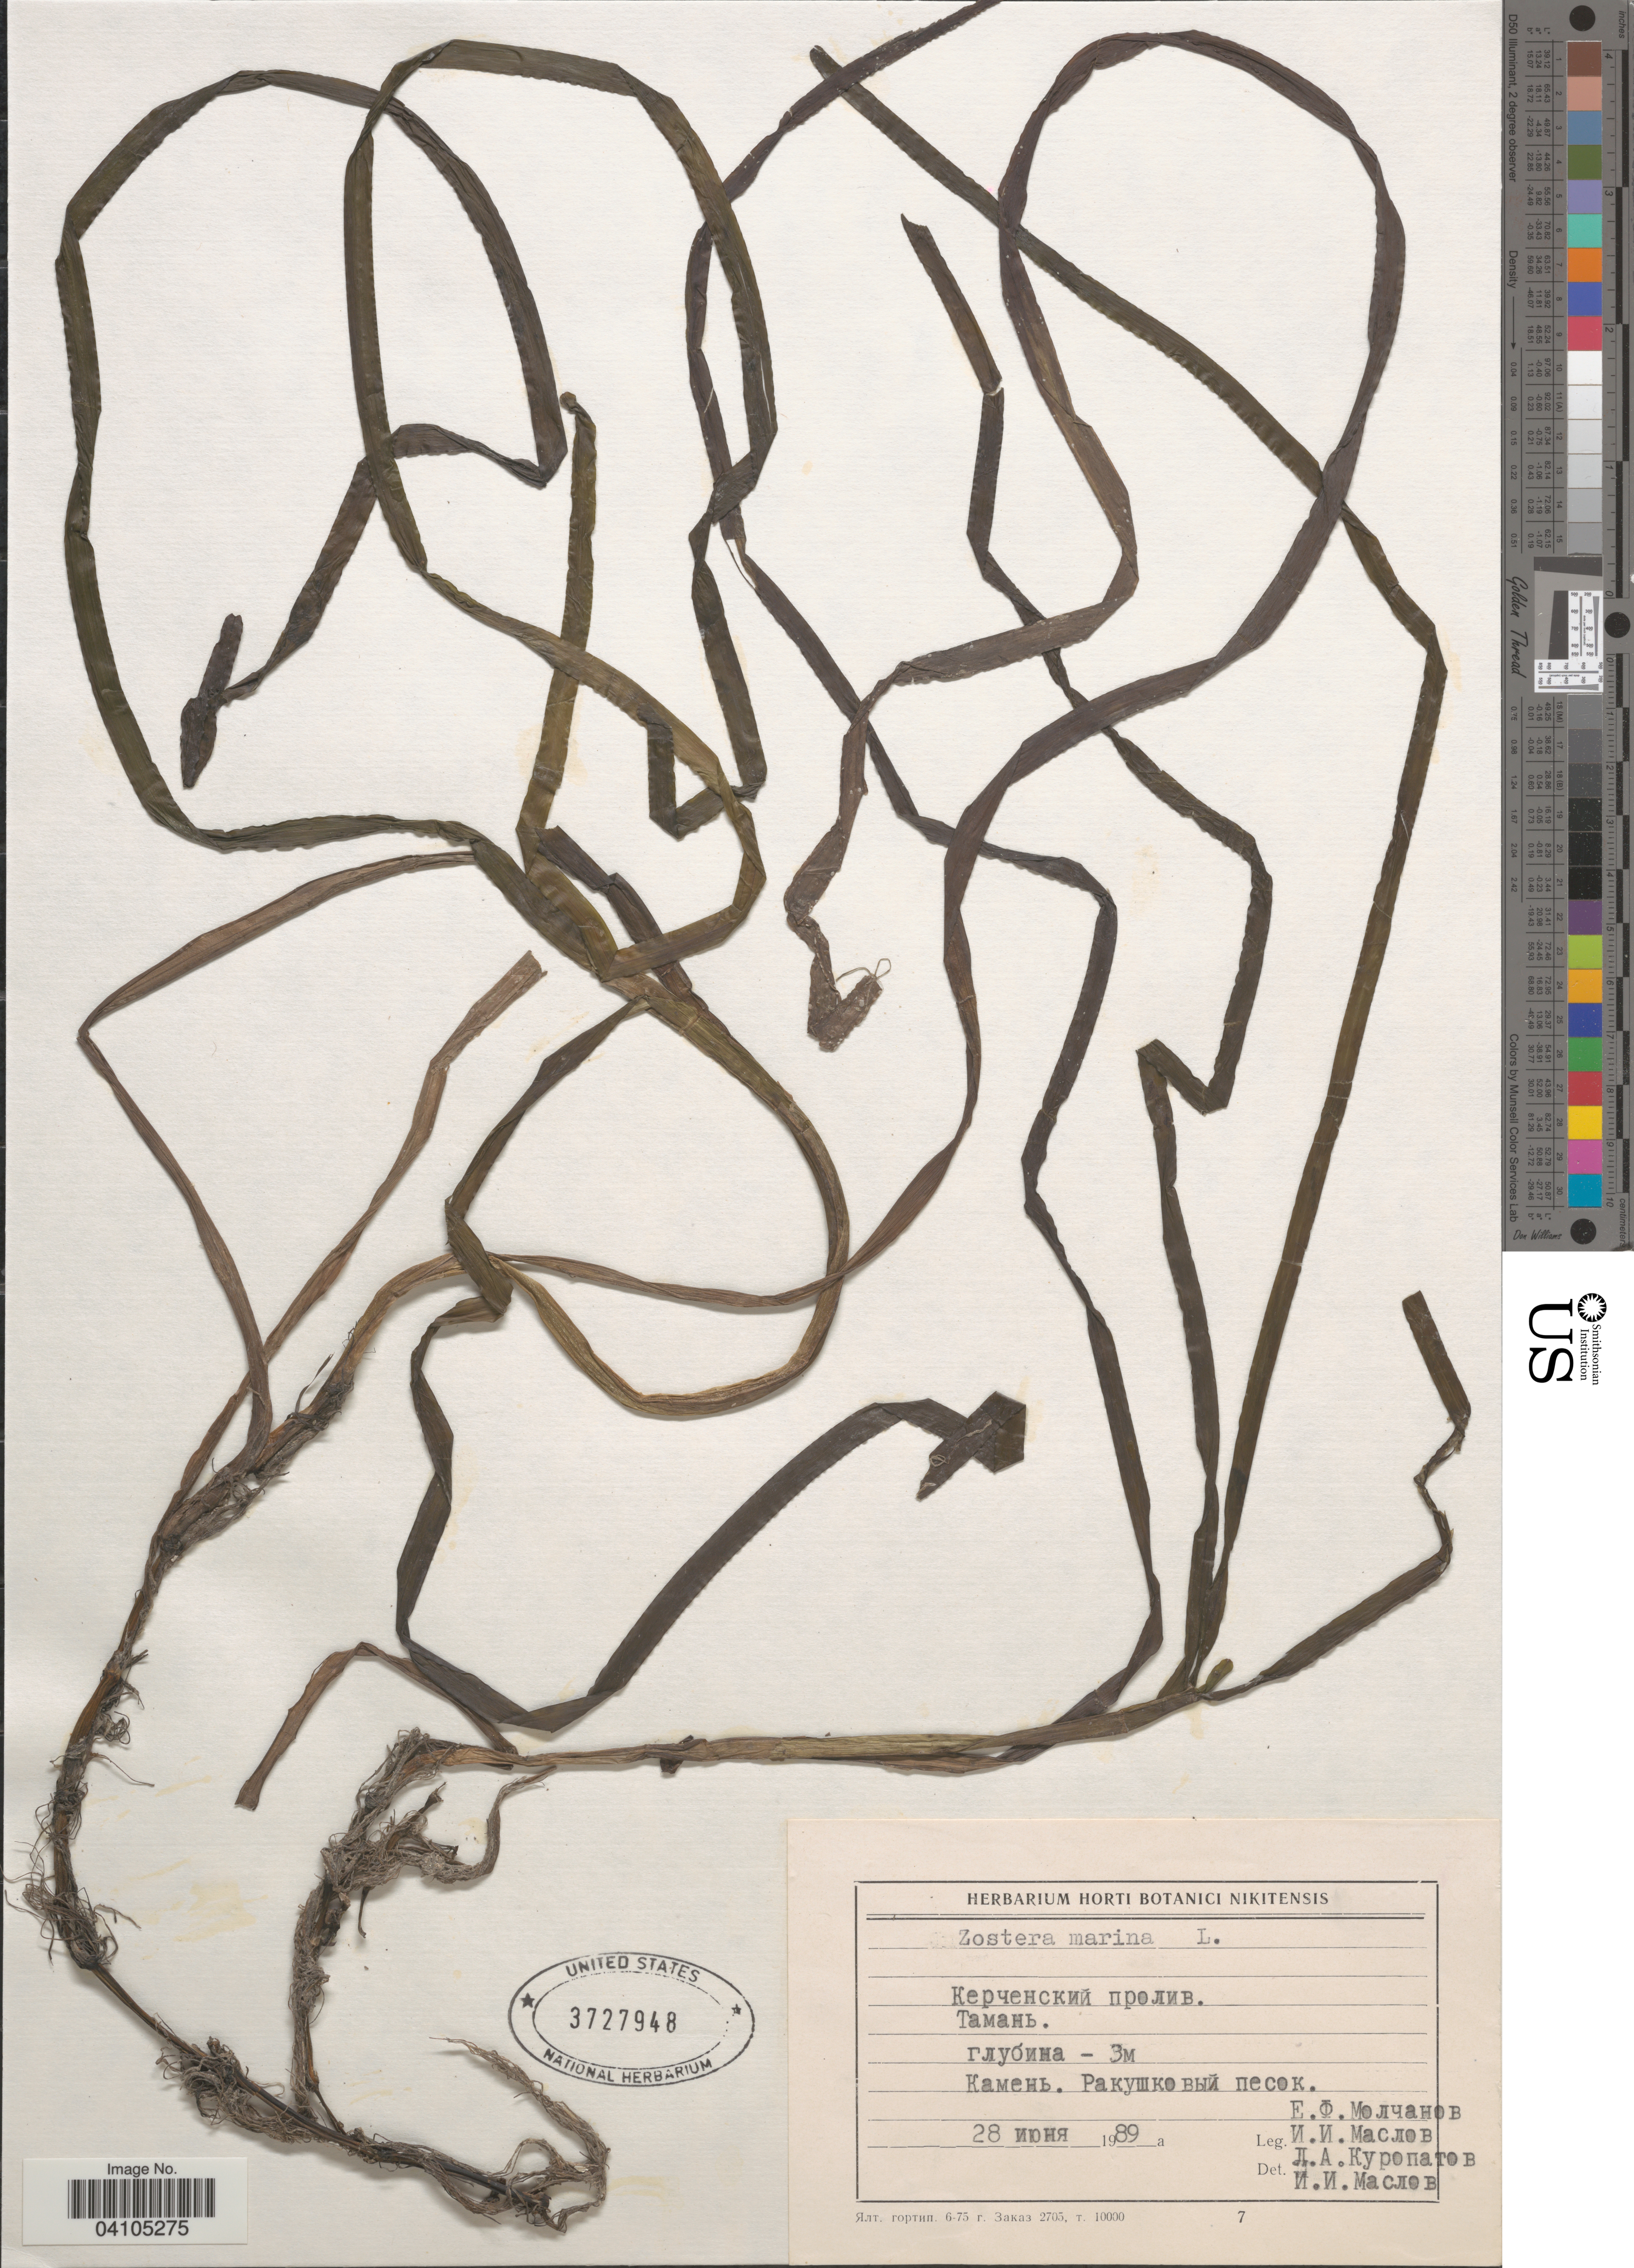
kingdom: Plantae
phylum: Tracheophyta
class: Liliopsida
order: Alismatales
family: Zosteraceae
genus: Zostera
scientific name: Zostera marina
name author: L.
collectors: E. Molchanov, I. Maslov & L. Kuropatov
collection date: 1989-06-28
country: Ukraine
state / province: Crimea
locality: Kerch Strait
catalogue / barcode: US 3727948